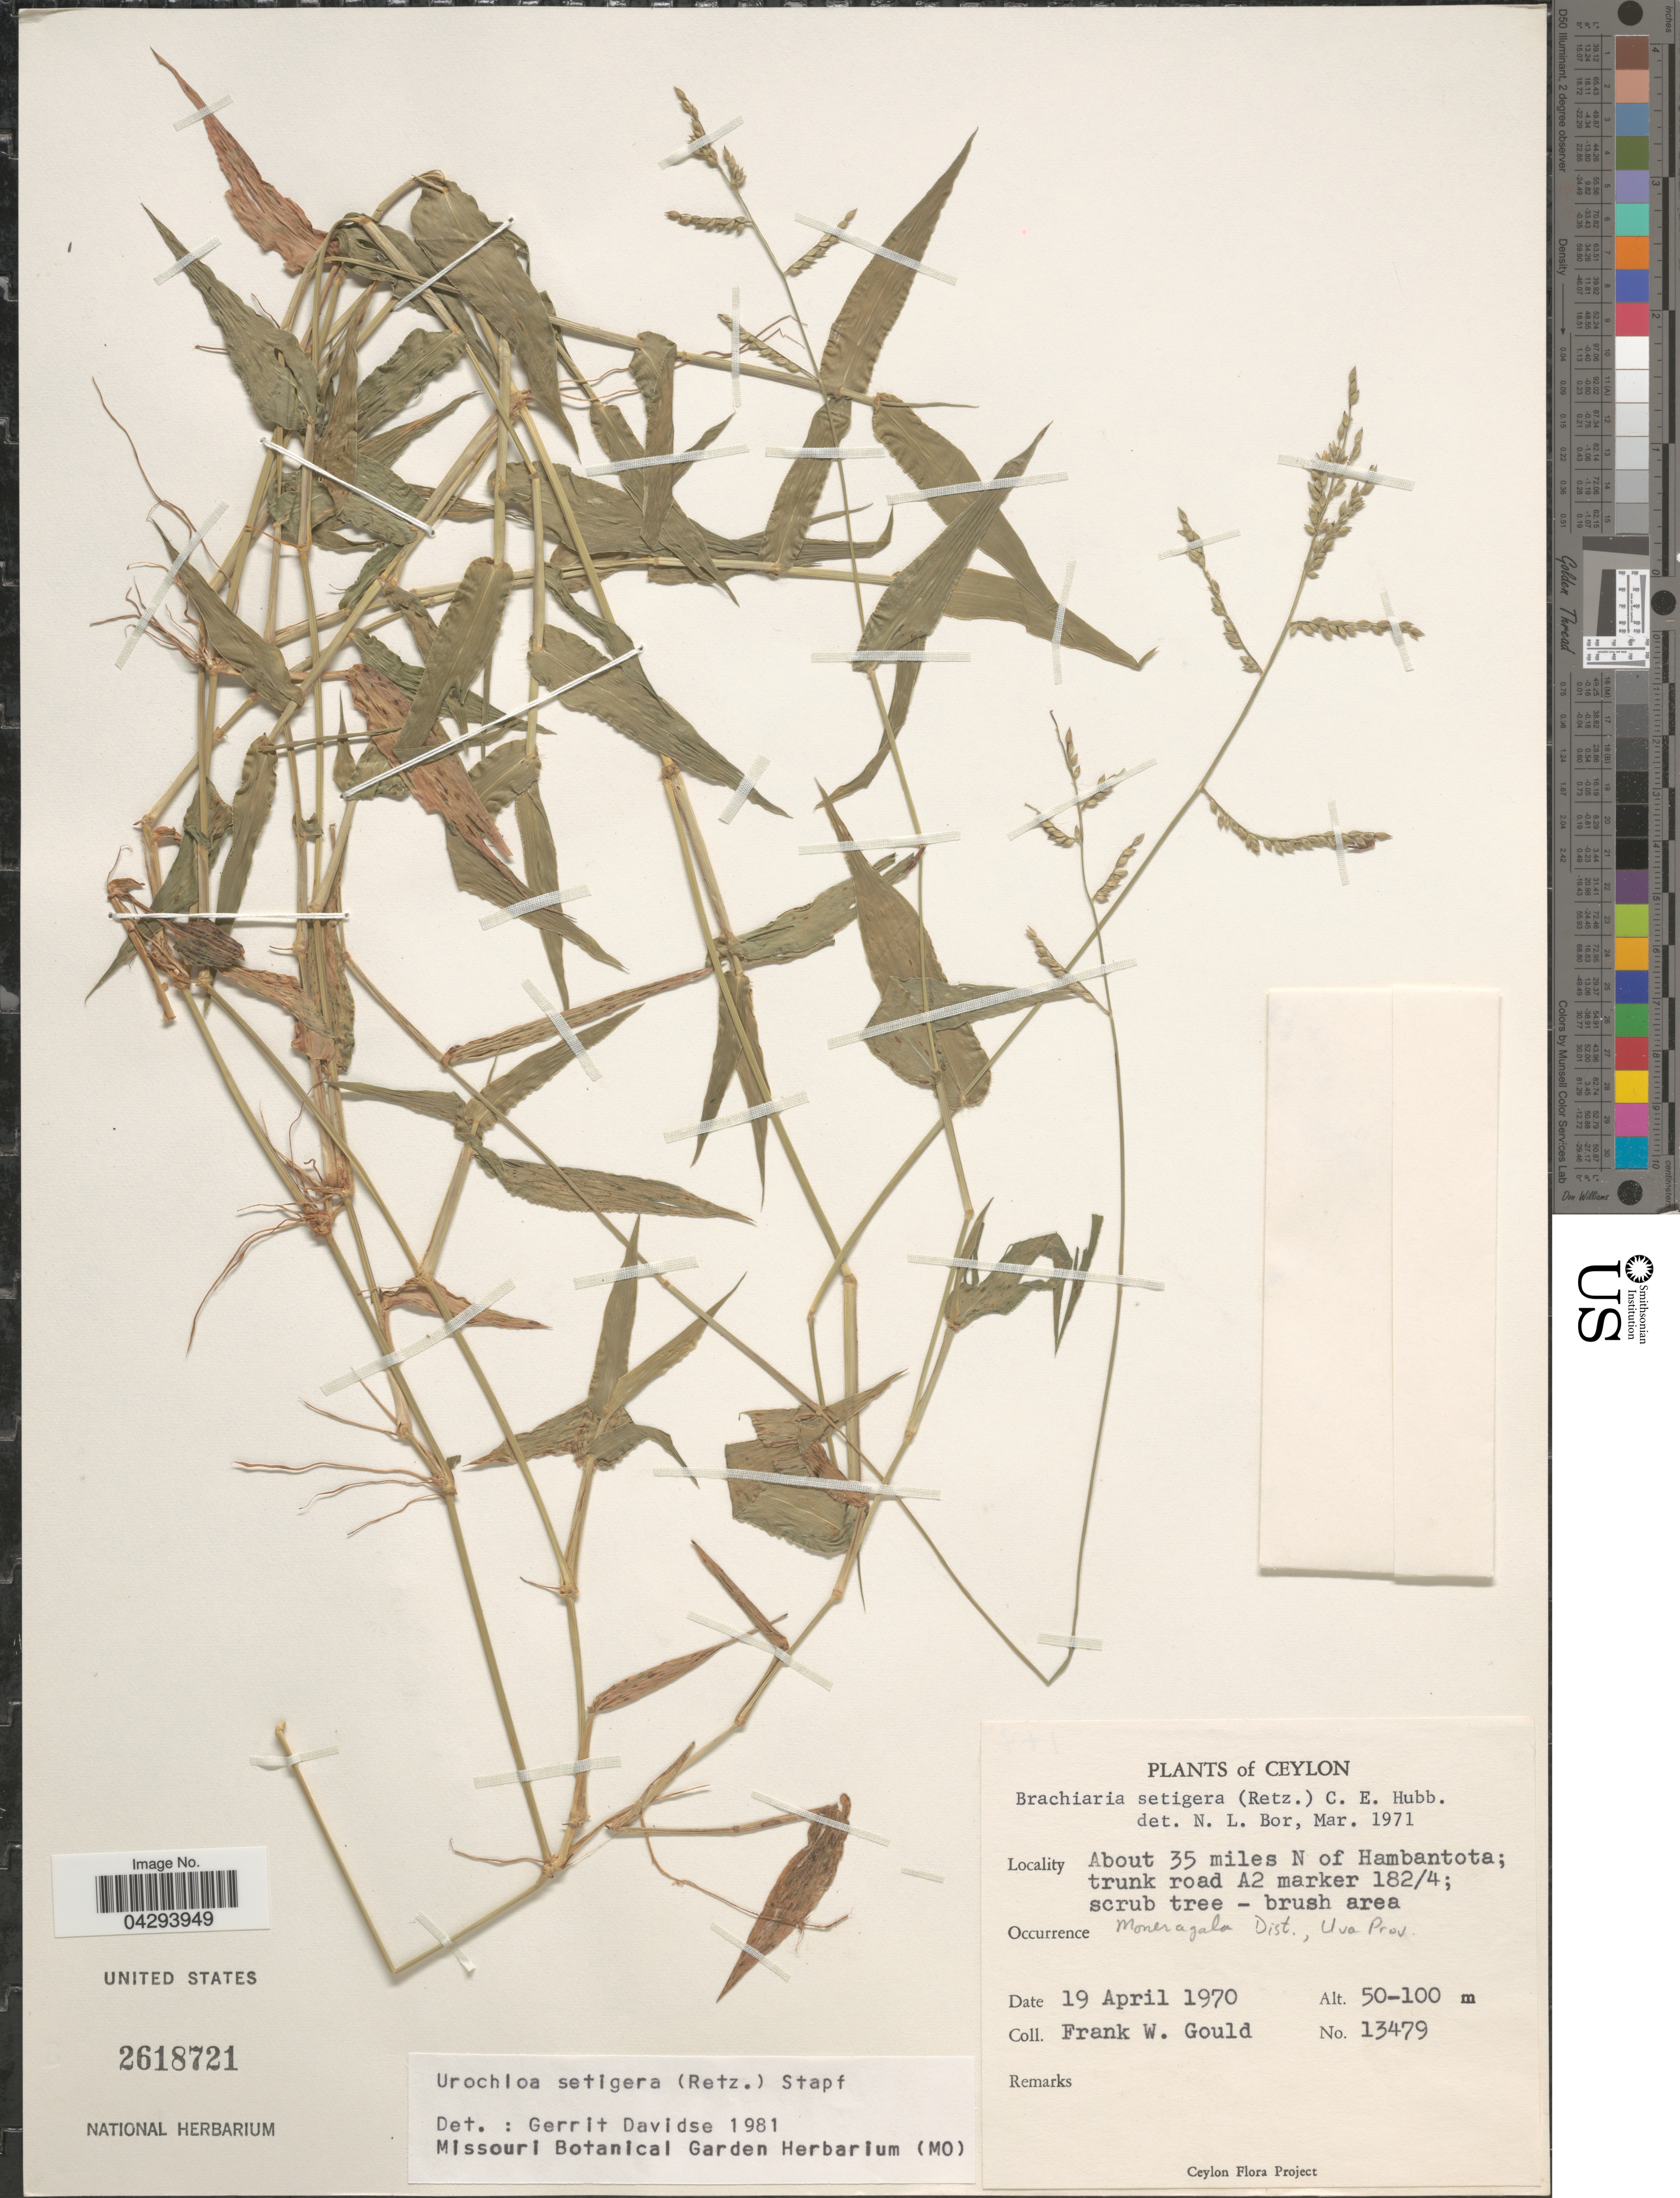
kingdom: Plantae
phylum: Tracheophyta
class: Liliopsida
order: Poales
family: Poaceae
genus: Urochloa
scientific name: Urochloa setigera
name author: (Retz.) Stapf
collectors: F. W. Gould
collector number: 13479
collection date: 1970-04-19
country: Sri Lanka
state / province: Uva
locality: Ceylon. About 35 miles N of Hambantota; trunk road A2 marker 182/4; Moneragala Dist.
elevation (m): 50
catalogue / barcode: US 2618721